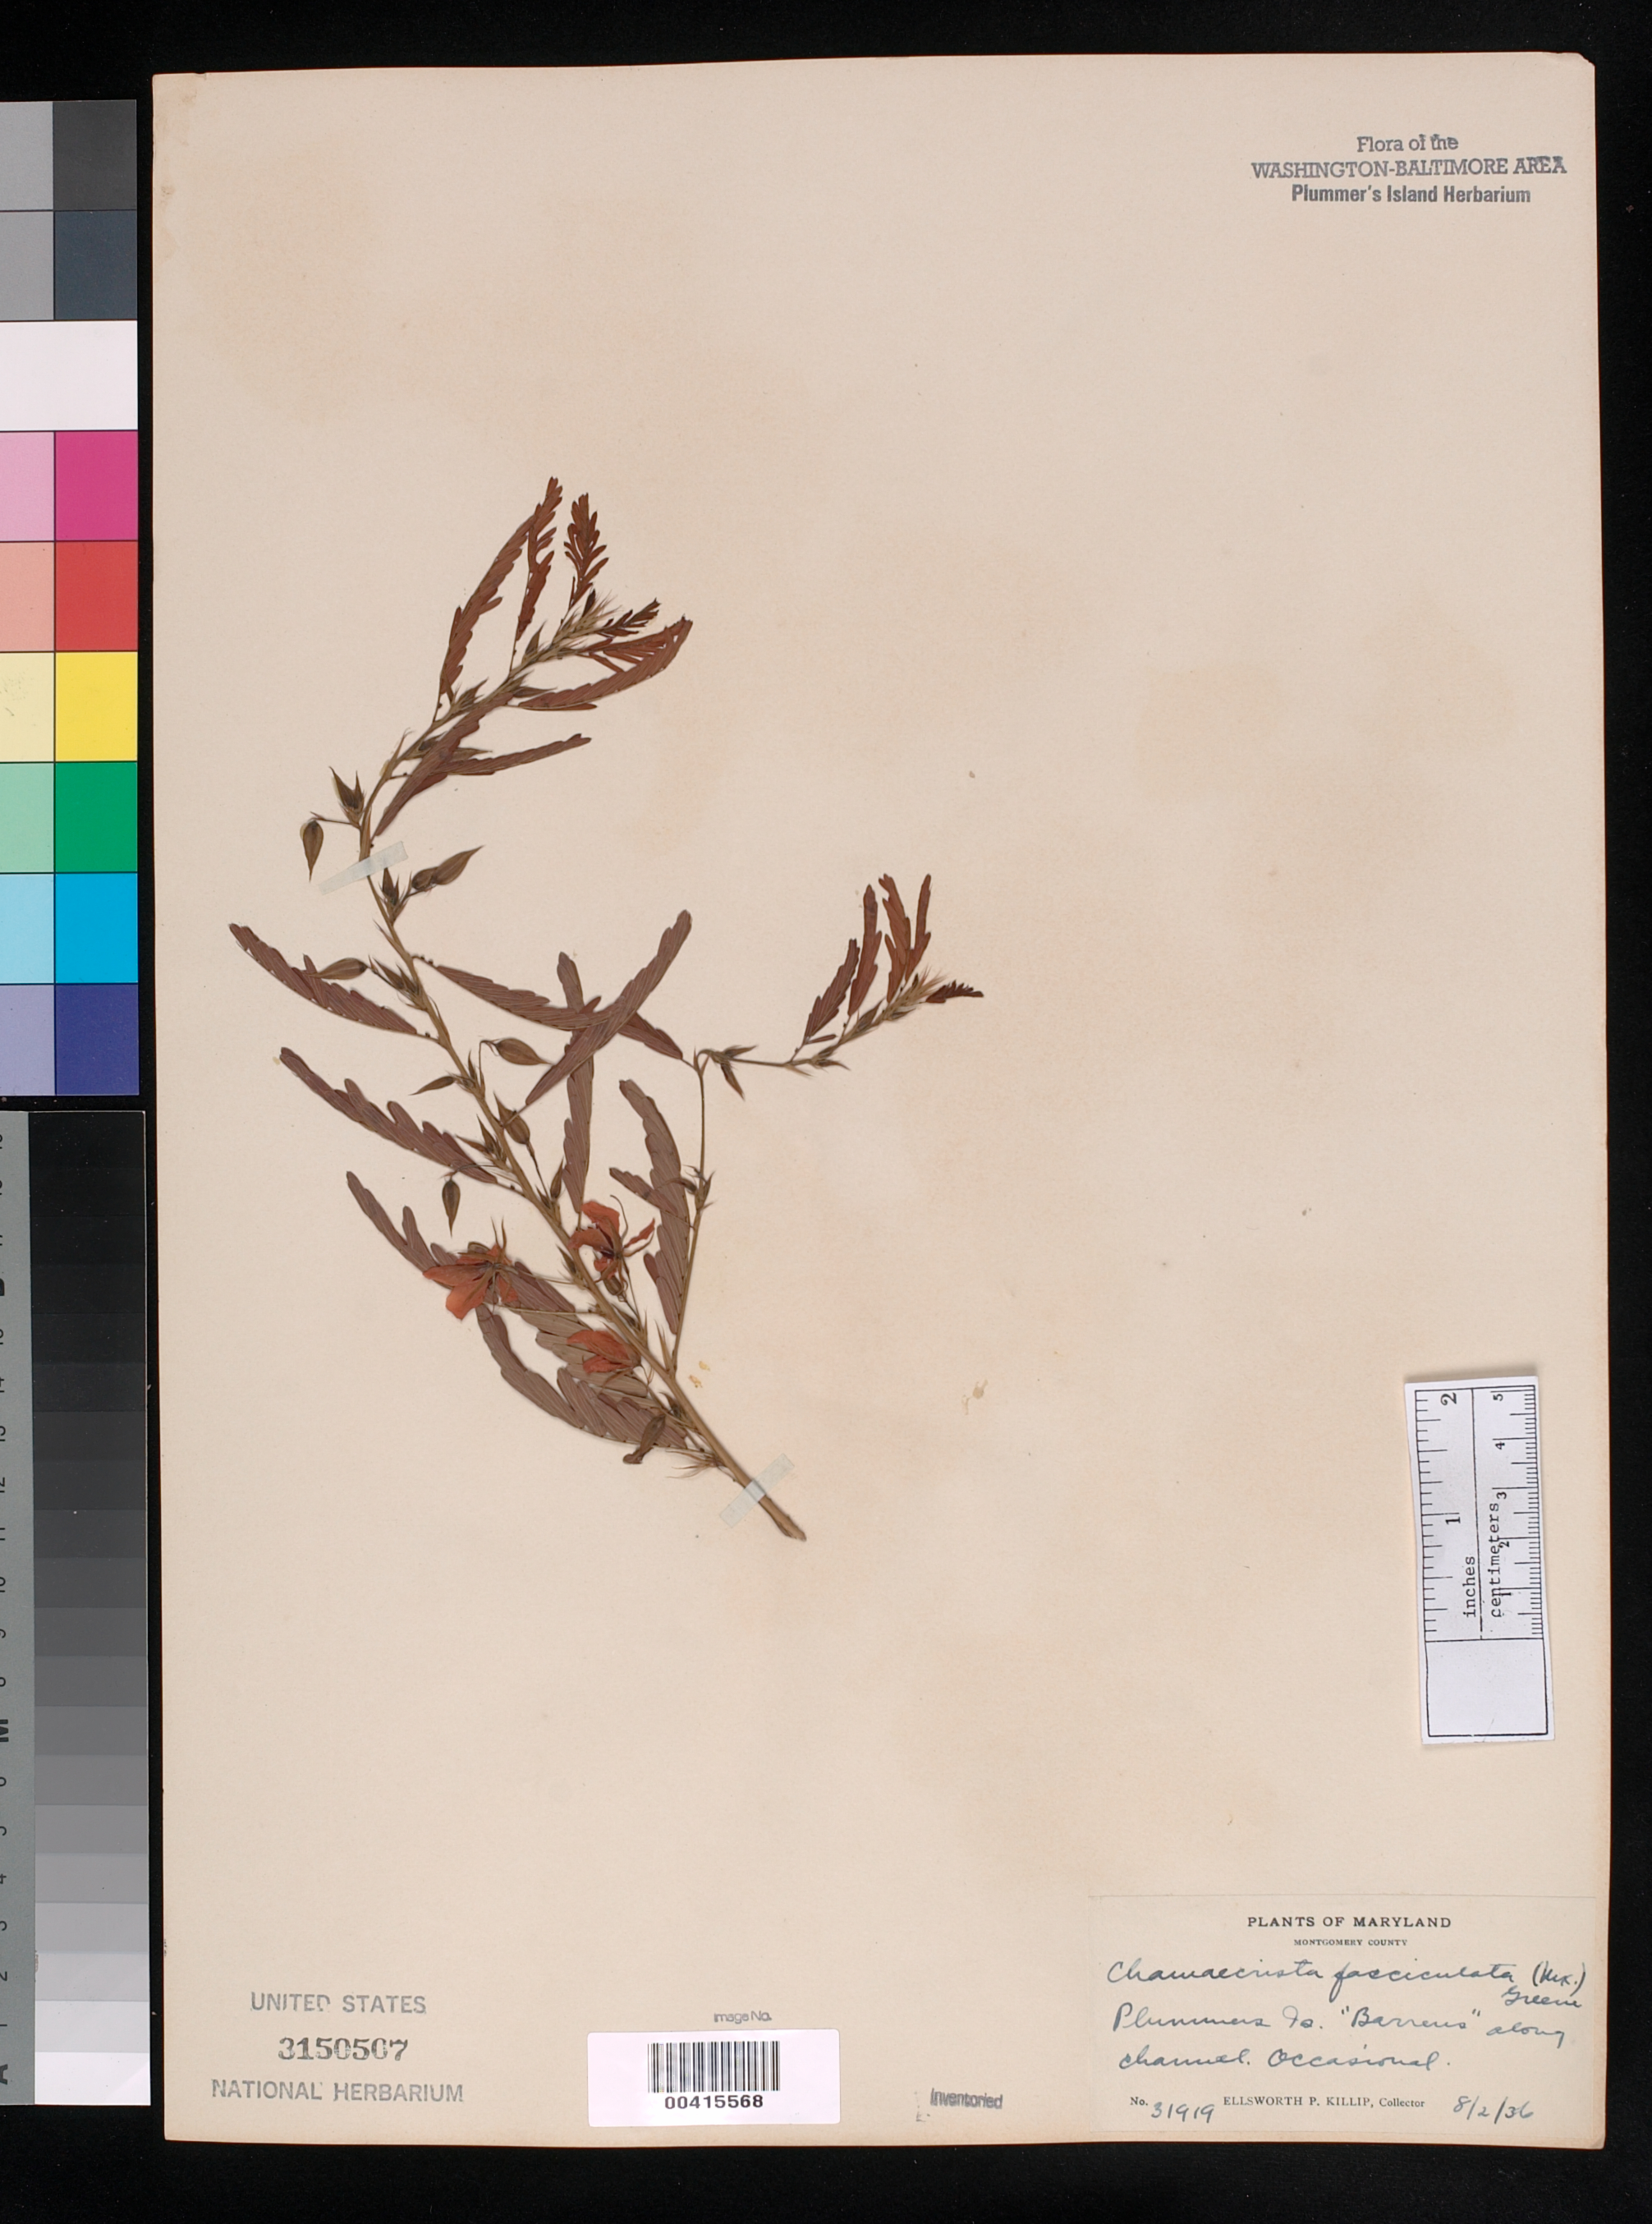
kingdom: Plantae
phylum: Tracheophyta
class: Magnoliopsida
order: Fabales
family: Fabaceae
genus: Chamaecrista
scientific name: Chamaecrista fasciculata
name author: (Michx.) Greene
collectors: E. P. Killip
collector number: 31919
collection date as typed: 02 Aug 1936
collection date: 1936-08-02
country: United States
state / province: Maryland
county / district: Montgomery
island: Plummers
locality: Plummer's Island; "barrens" along Channel Plummers Island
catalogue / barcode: US 3150507